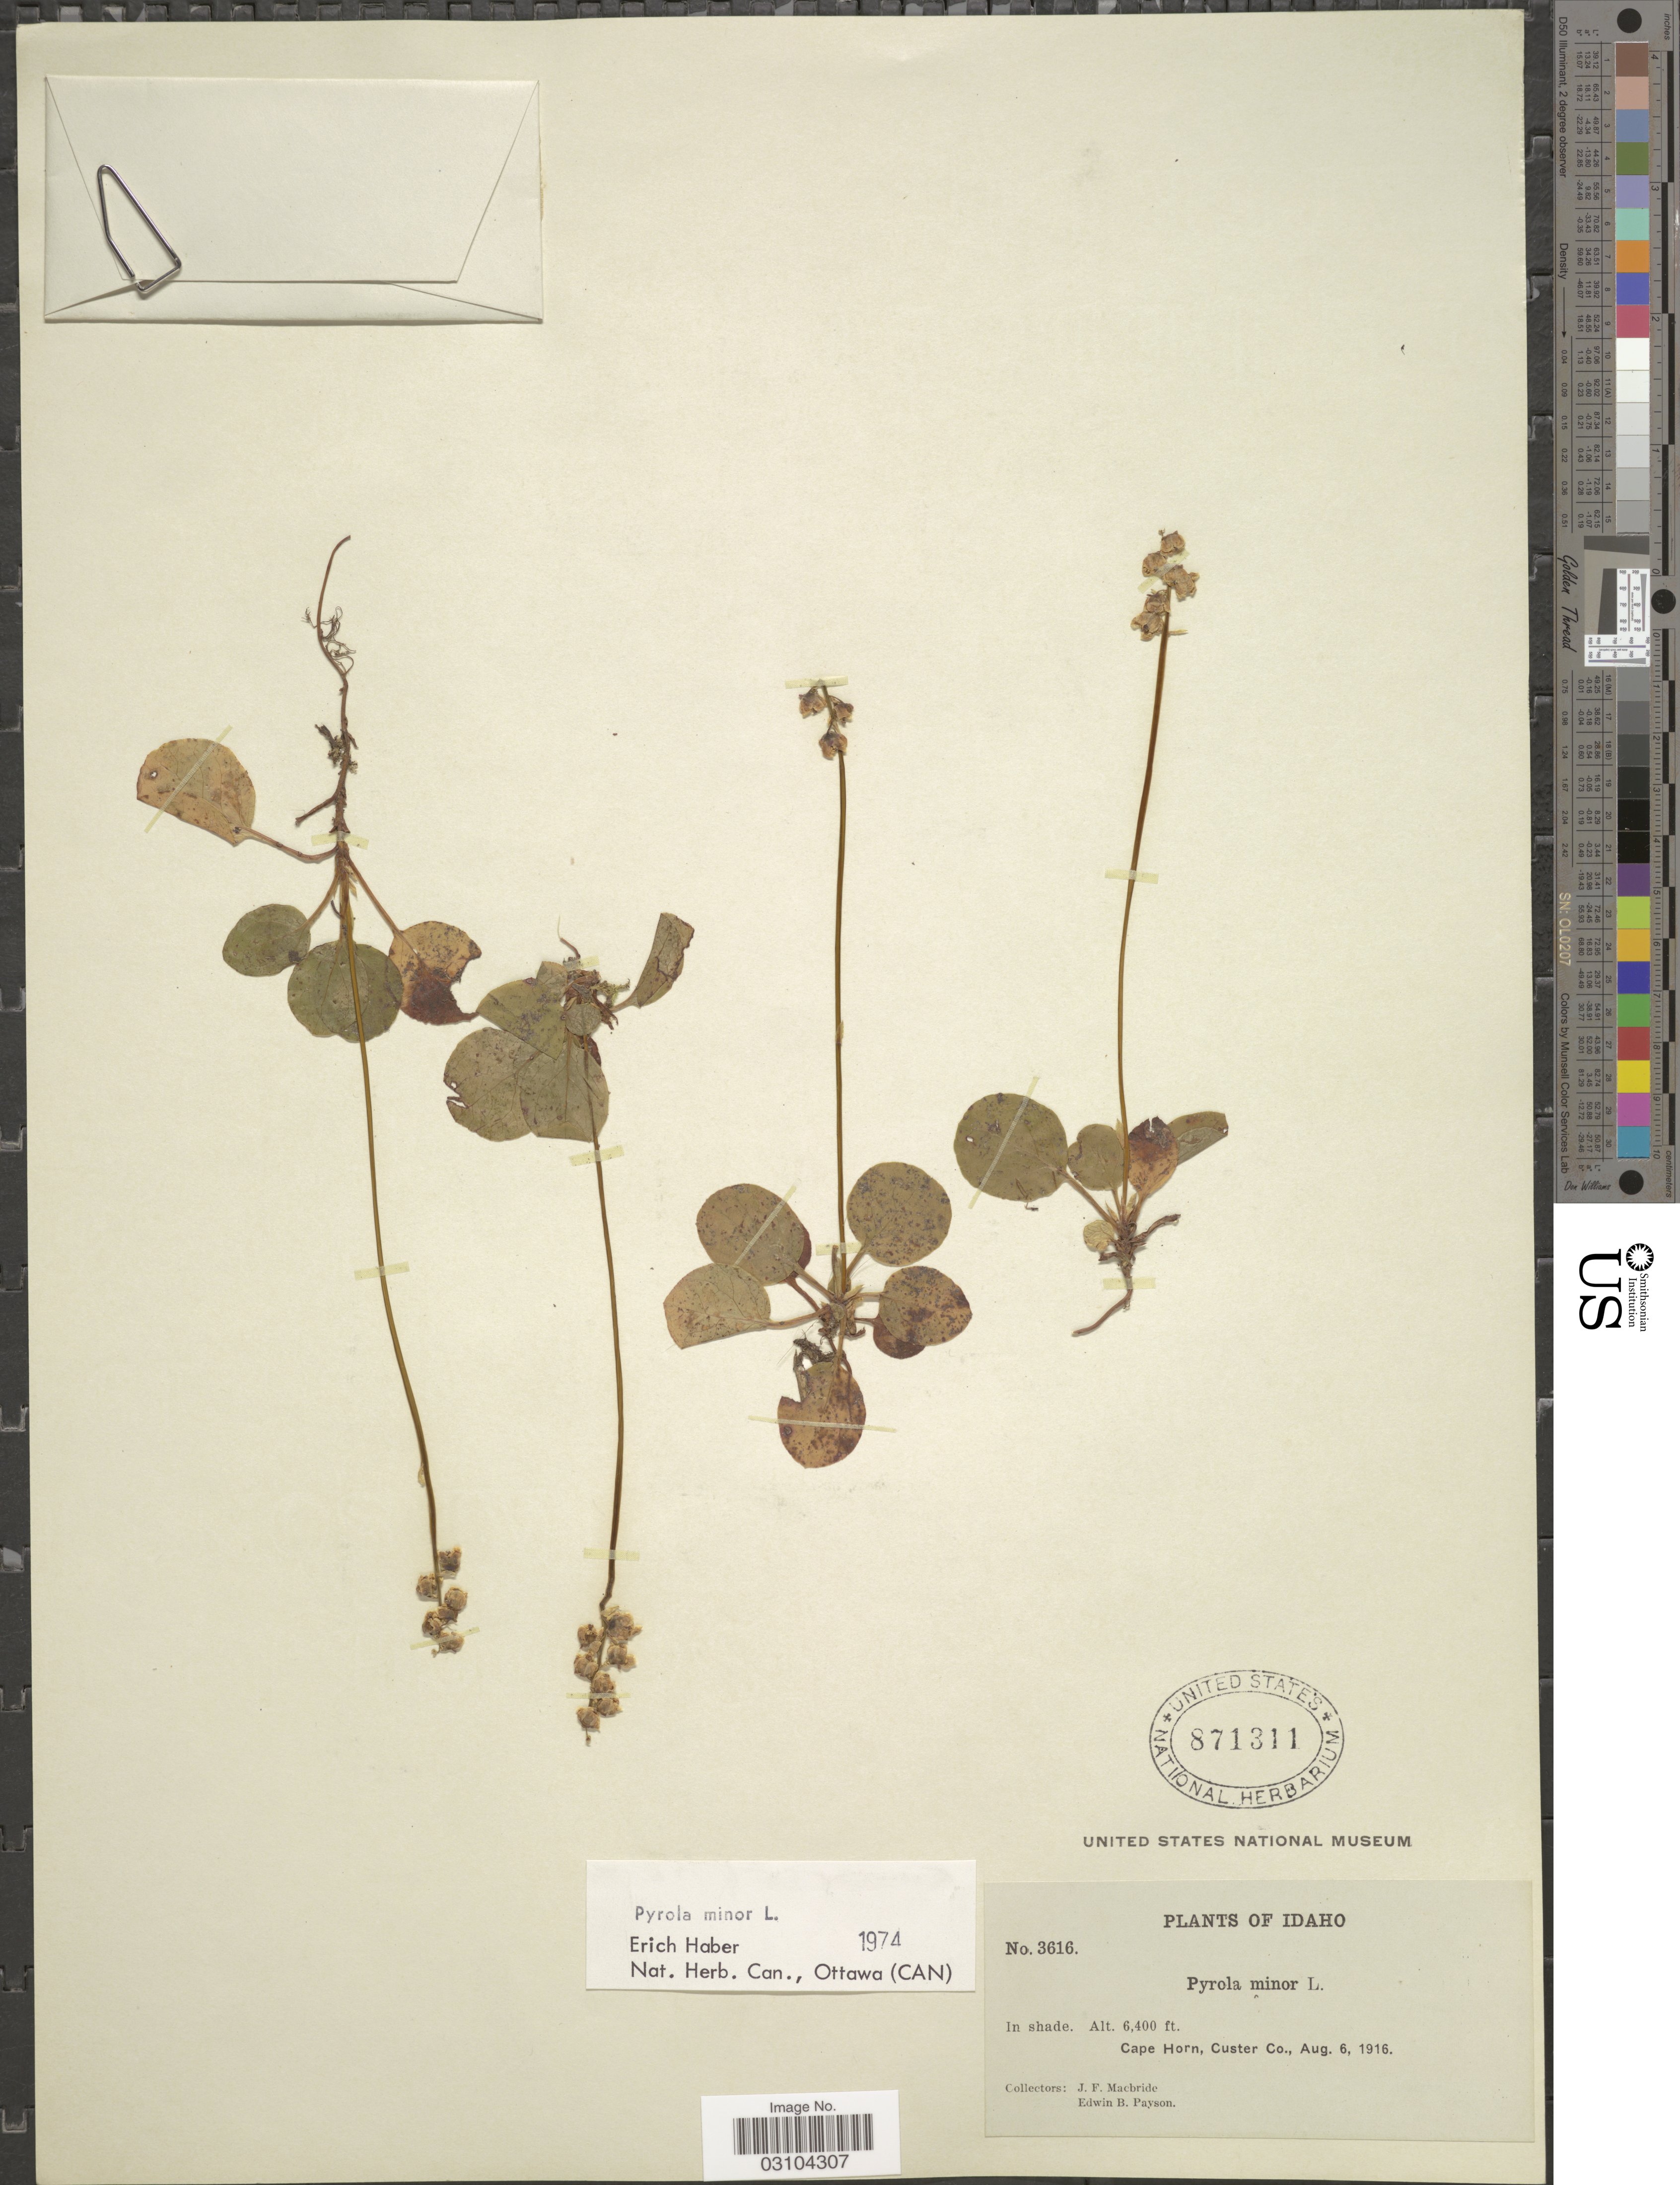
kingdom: Plantae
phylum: Tracheophyta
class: Magnoliopsida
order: Ericales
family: Ericaceae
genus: Pyrola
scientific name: Pyrola minor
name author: L.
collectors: J. F. Macbride & E. B. Payson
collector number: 3616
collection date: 1916-08-06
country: United States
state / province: Idaho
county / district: Custer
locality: Cape Horn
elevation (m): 1951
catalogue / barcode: US 871311